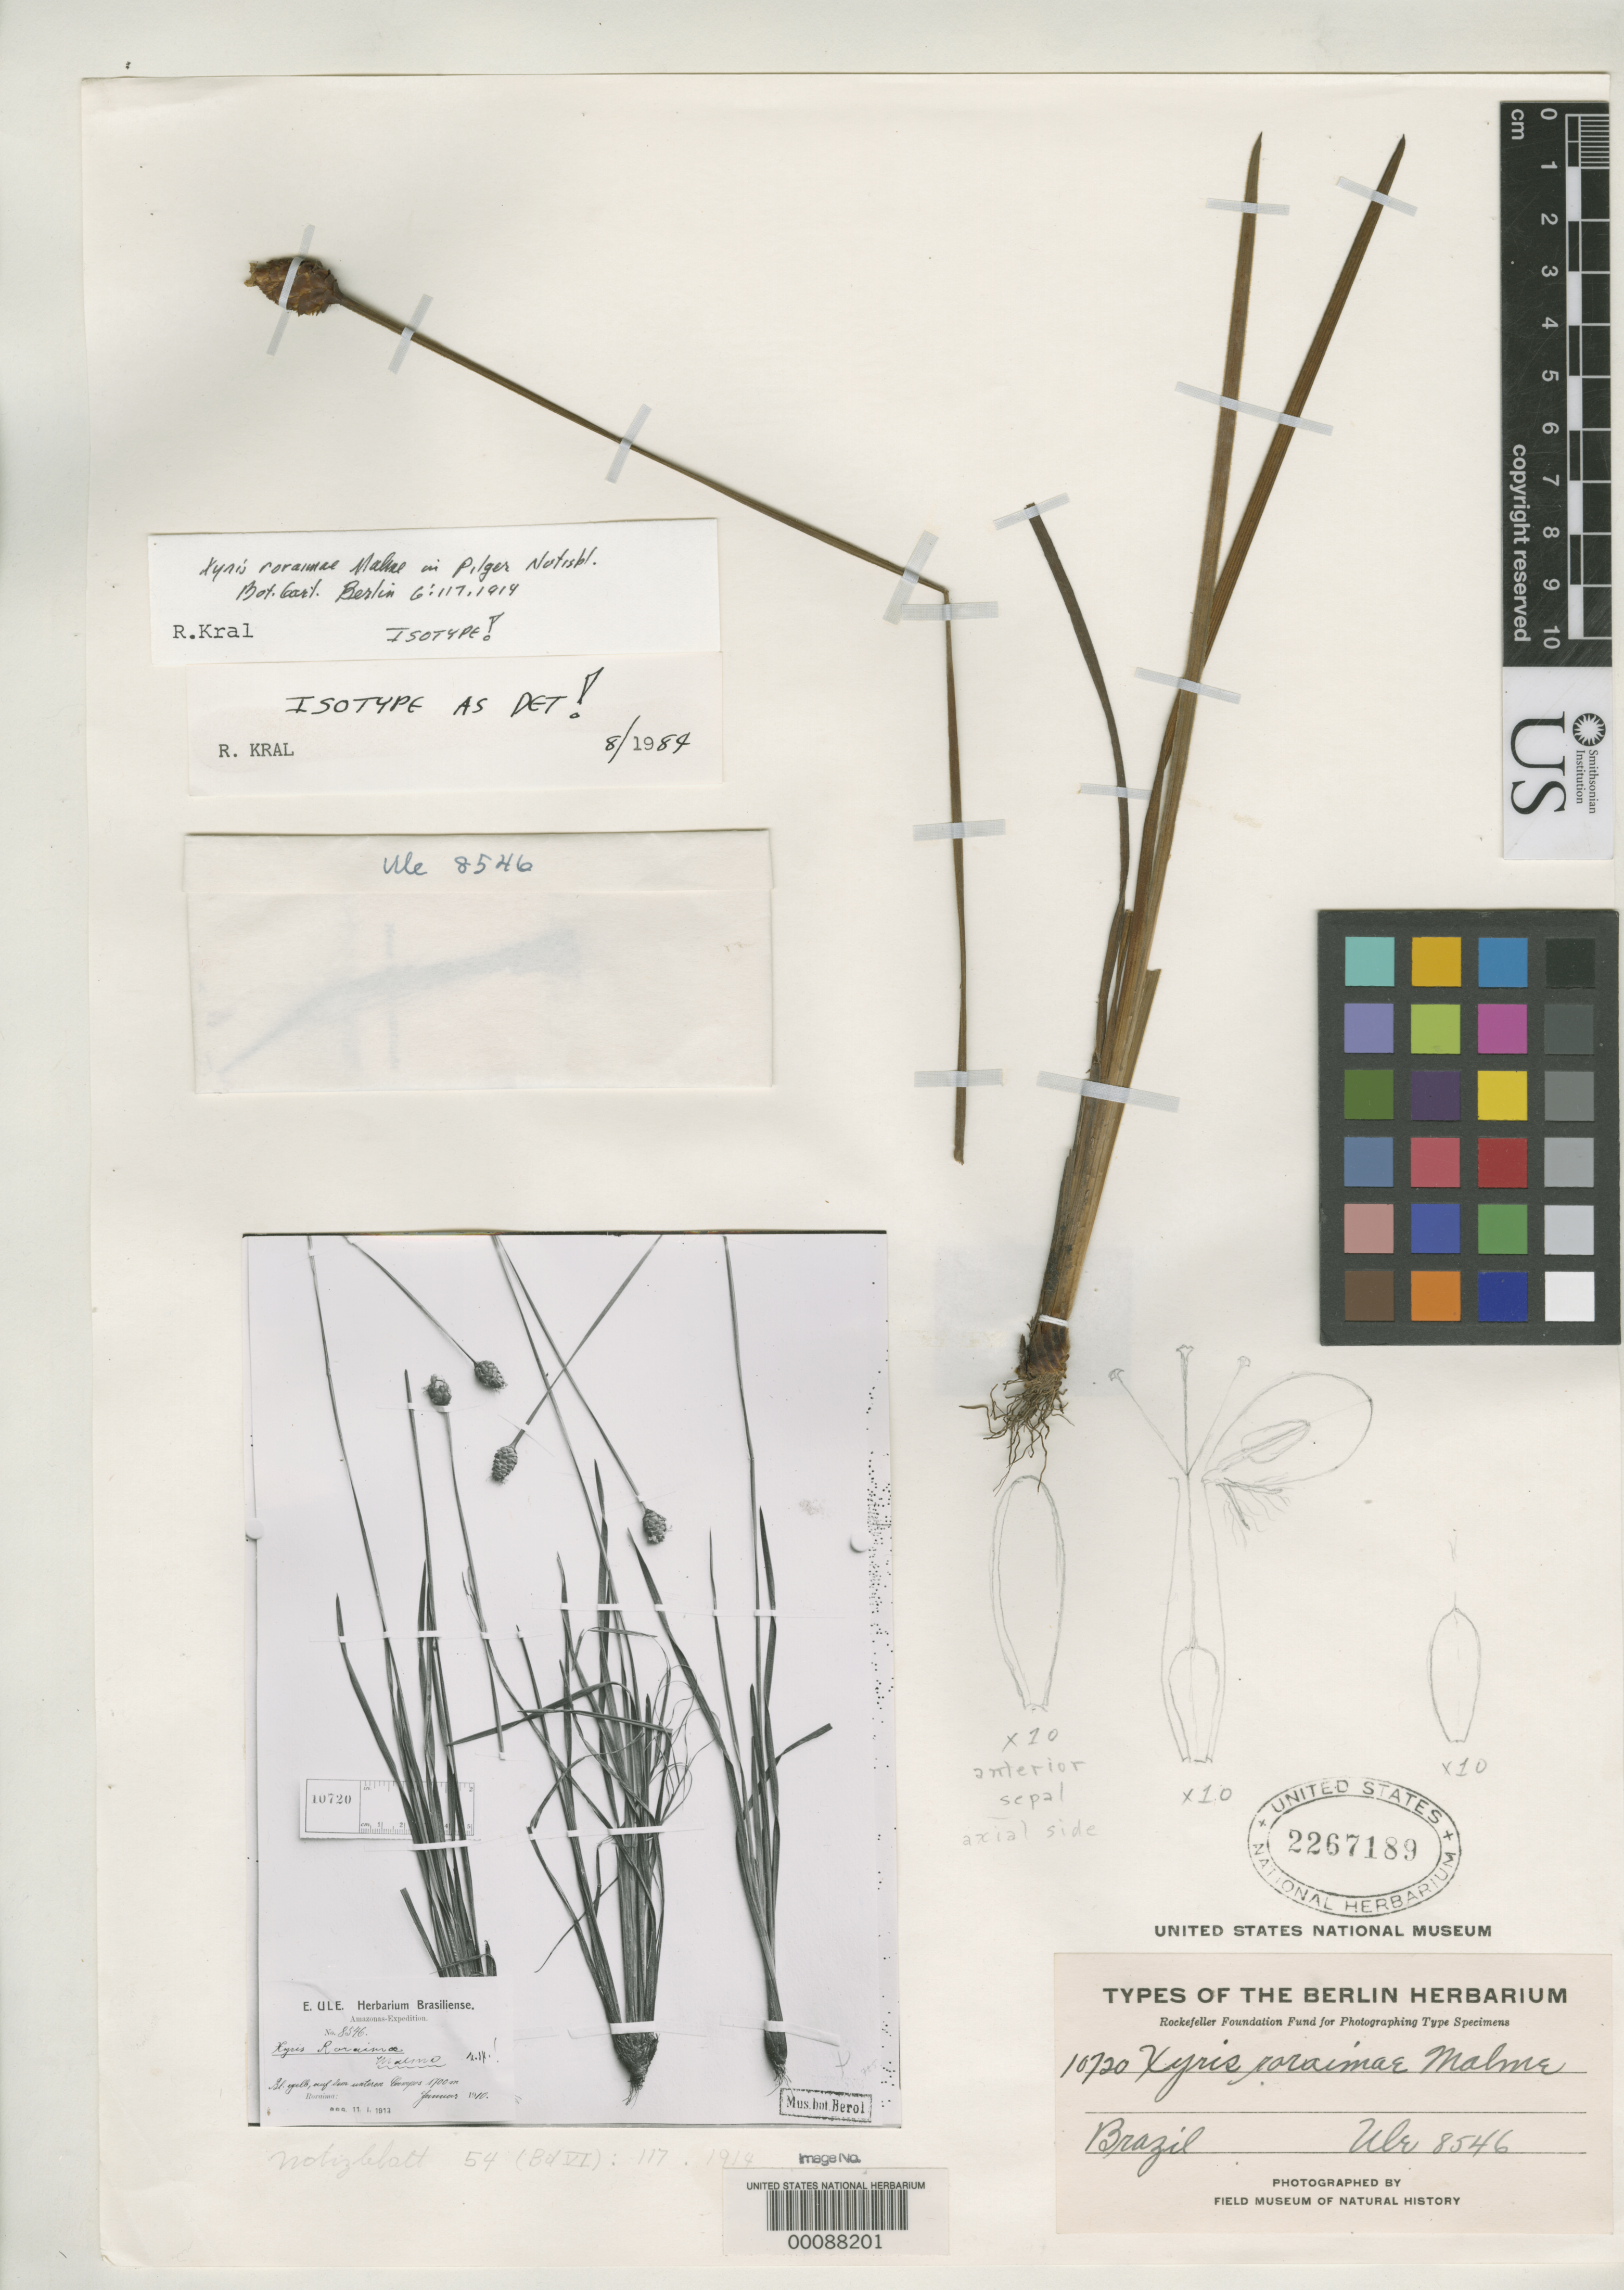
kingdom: Plantae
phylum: Tracheophyta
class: Liliopsida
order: Poales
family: Xyridaceae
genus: Xyris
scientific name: Xyris roraimae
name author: Malme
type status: Isotype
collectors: E. H. Ule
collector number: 8546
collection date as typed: Jan 1910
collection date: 1910-01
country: Venezuela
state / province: Bolívar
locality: Roraima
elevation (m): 1700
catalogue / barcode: US 2267189